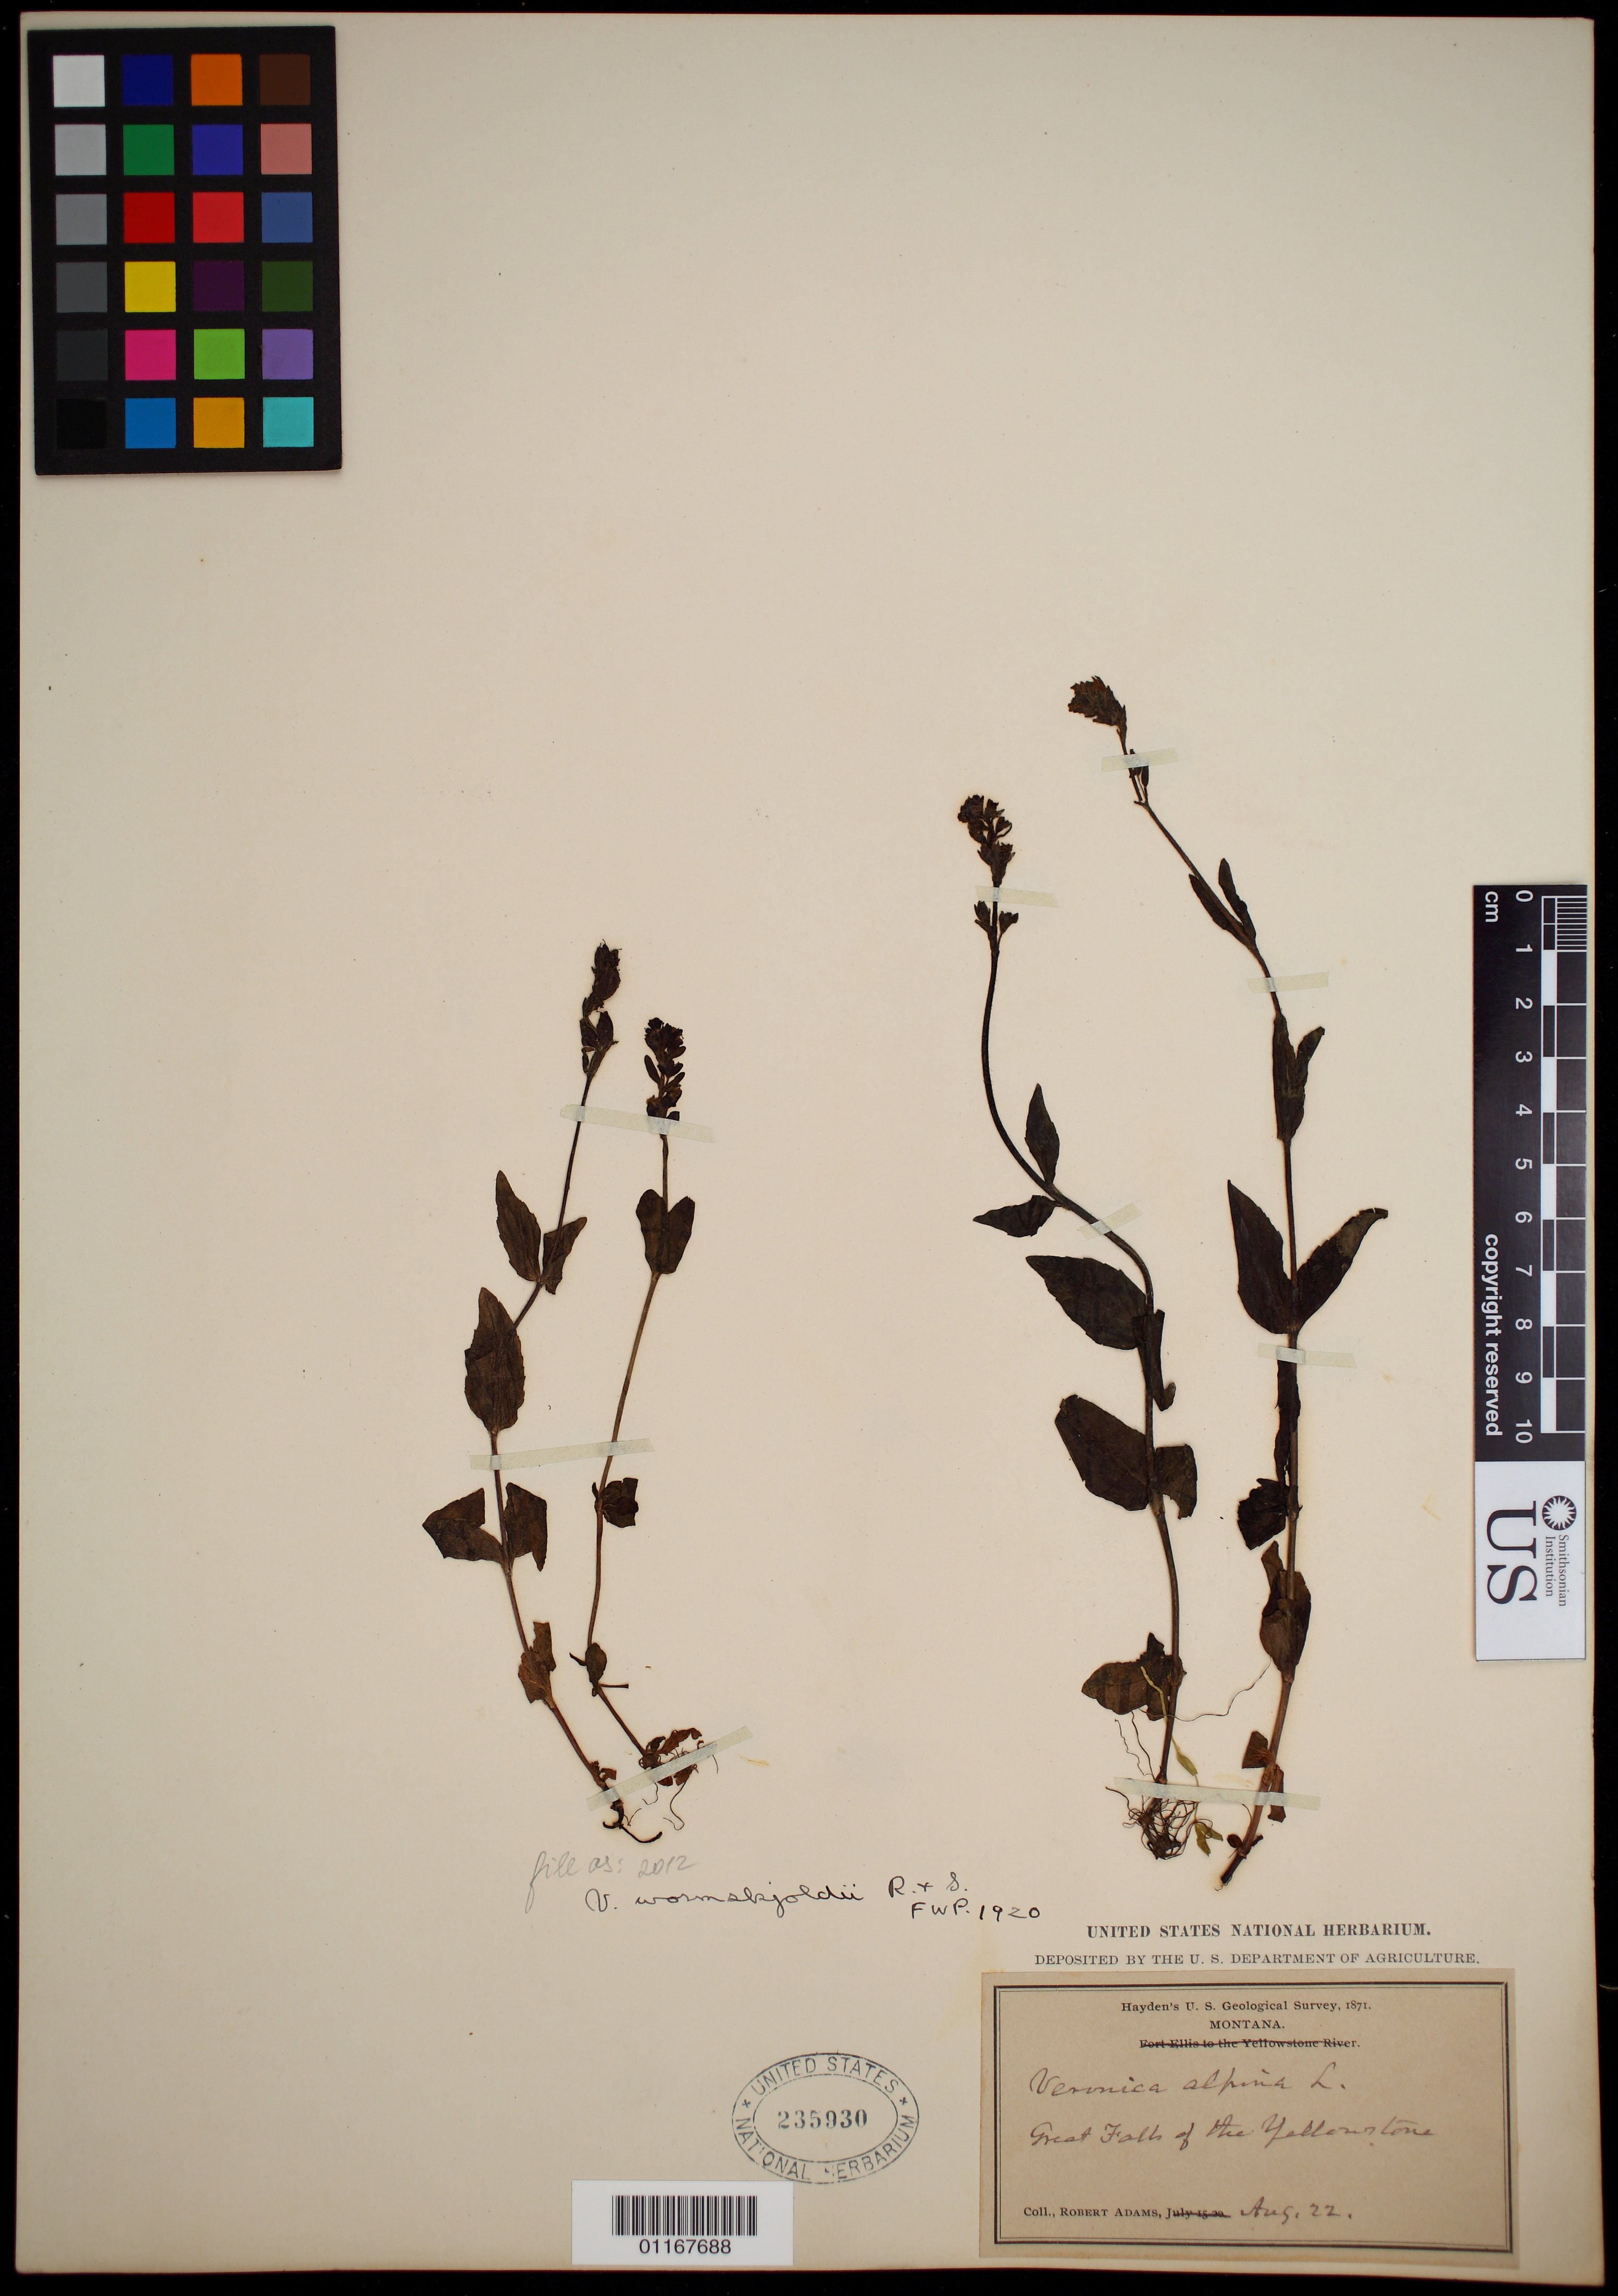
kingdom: Plantae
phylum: Tracheophyta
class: Magnoliopsida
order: Lamiales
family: Plantaginaceae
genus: Veronica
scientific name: Veronica wormskjoldii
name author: Roem. & Schult.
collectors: R. Adams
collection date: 1871-08-22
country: United States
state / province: Montana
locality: Great Falls of Yellowstone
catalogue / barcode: US 235930